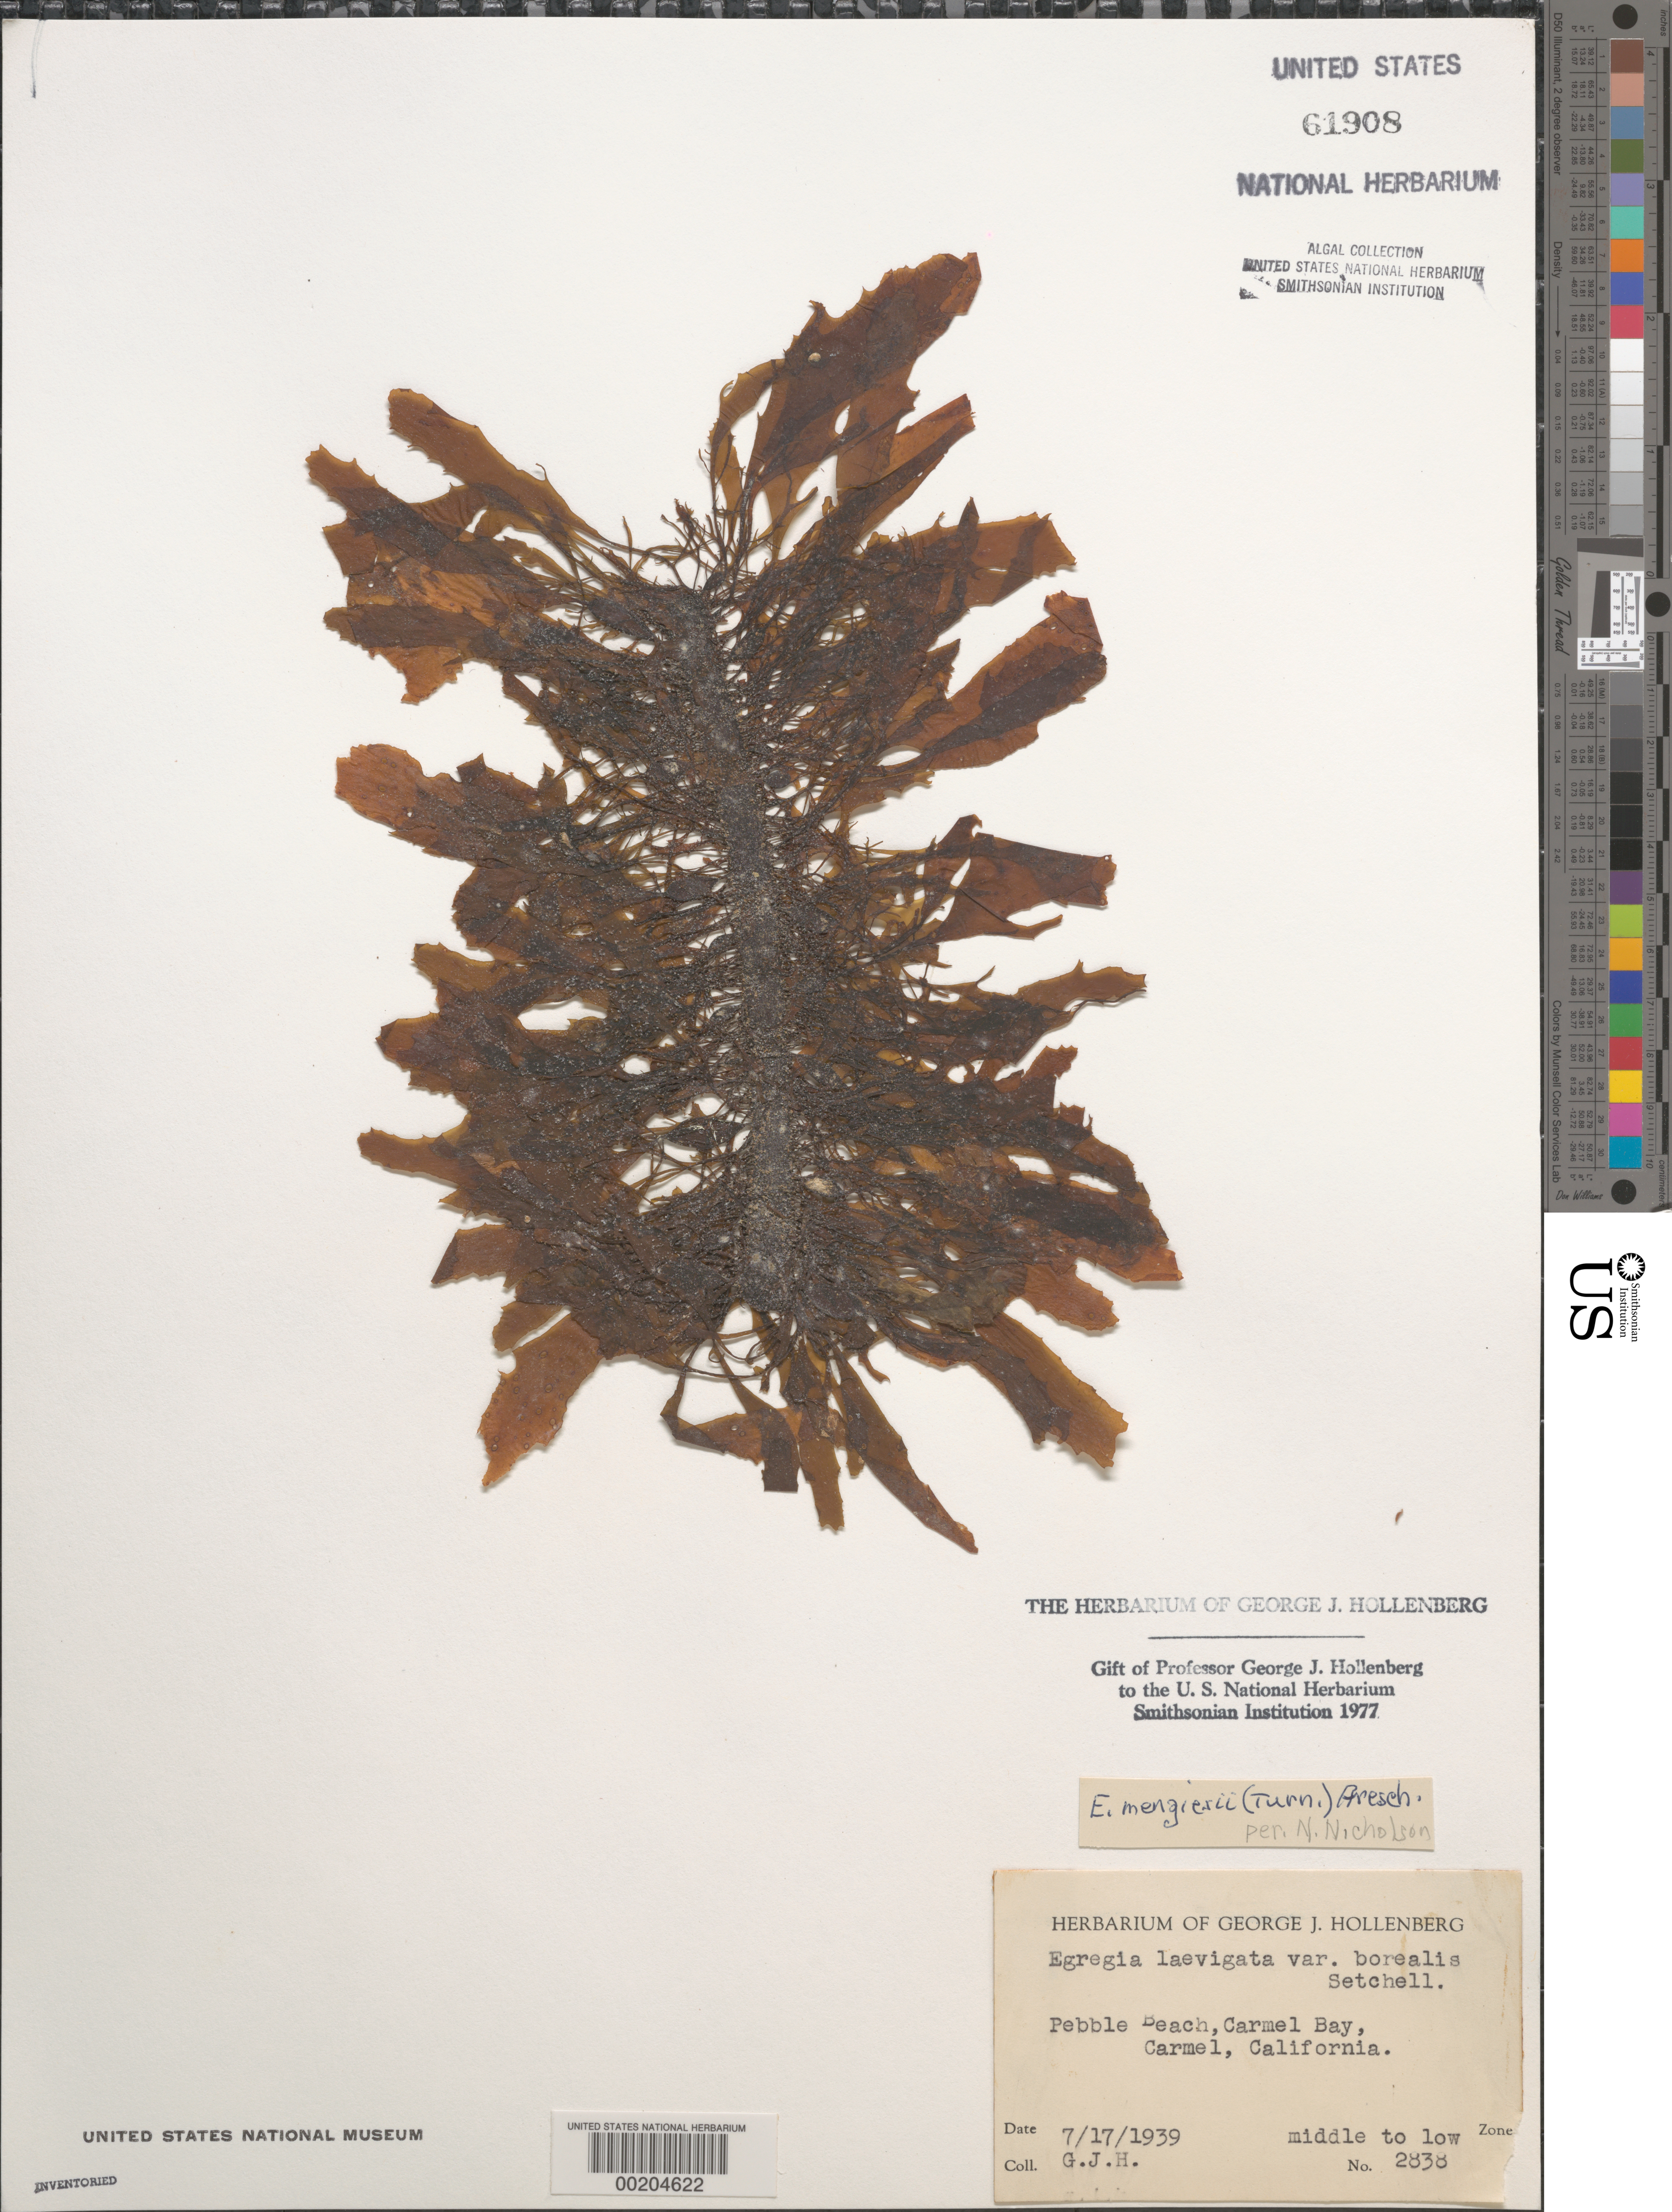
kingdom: Chromista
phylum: Ochrophyta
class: Phaeophyceae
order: Laminariales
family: Lessoniaceae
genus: Egregia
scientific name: Egregia menziesii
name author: (Turner) Aresch.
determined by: Nicholson, Nancy L.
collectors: G. Hollenberg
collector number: GJH 2838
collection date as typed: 17 Jul 1939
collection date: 1939-07-17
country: United States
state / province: California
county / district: Monterey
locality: Pebble Beach, Carmel Bay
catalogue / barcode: US 61908